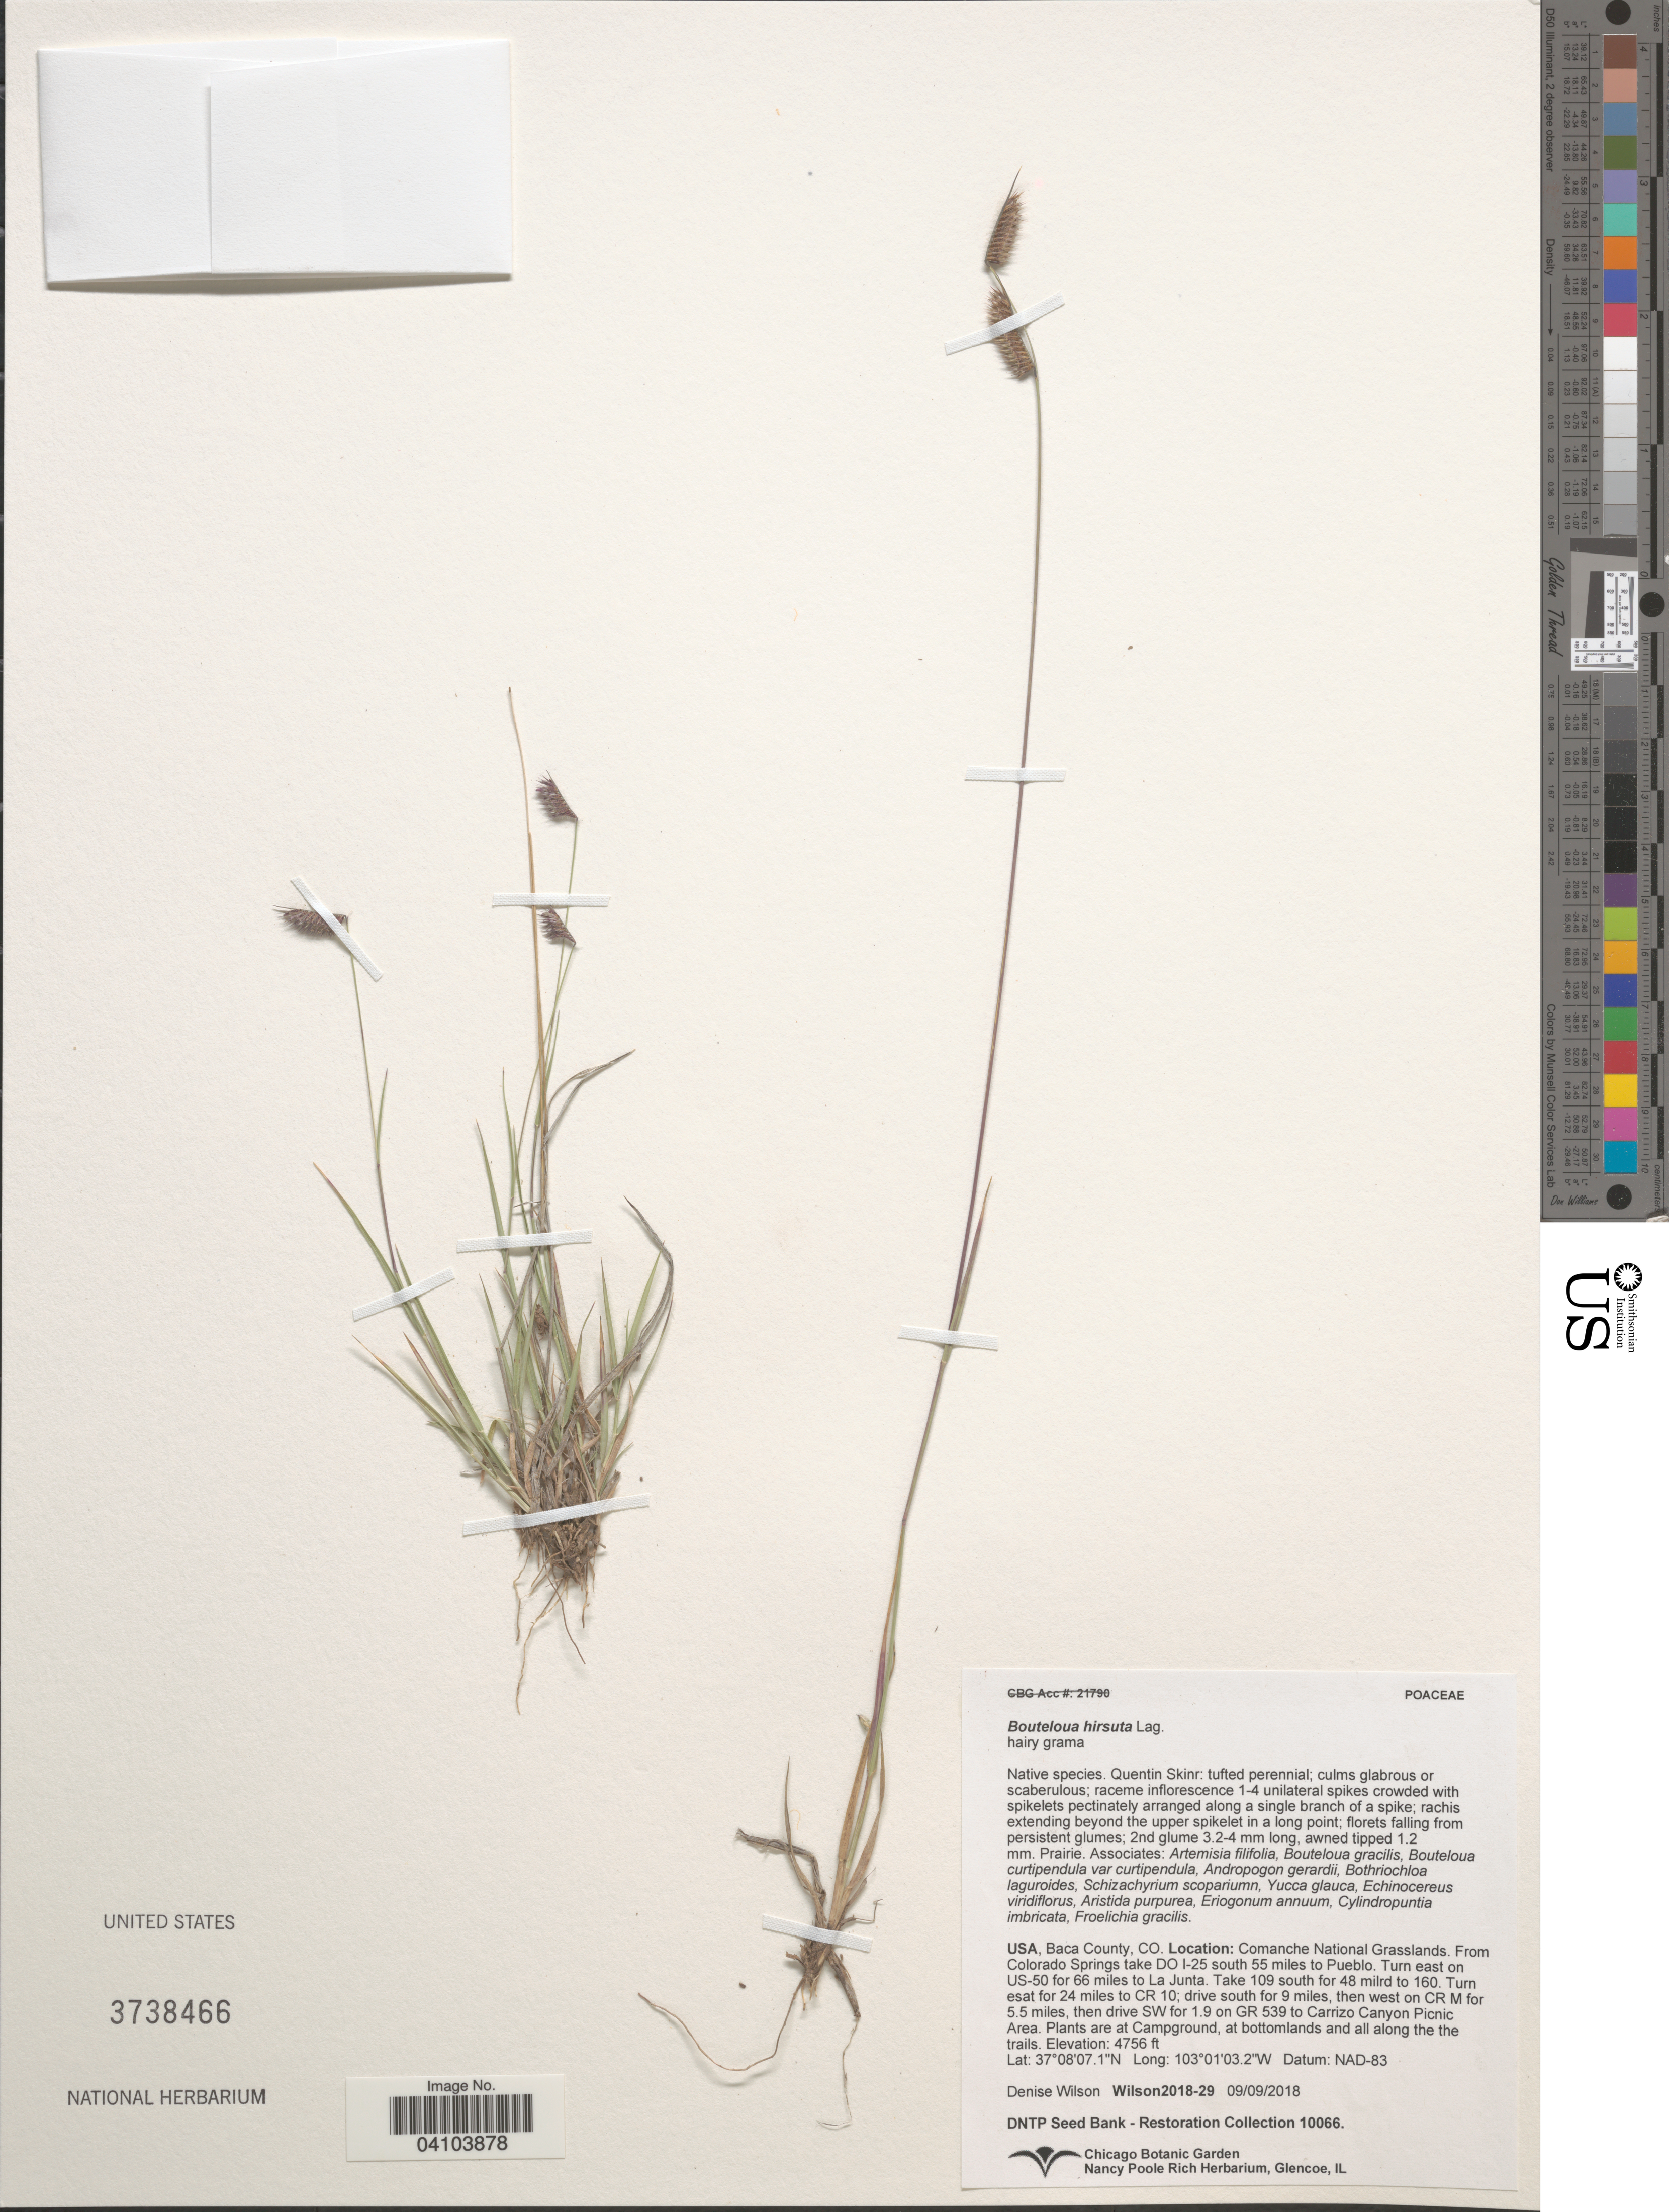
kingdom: Plantae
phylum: Tracheophyta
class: Liliopsida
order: Poales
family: Poaceae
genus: Bouteloua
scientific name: Bouteloua hirsuta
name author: Lag.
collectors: D. Wilson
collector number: Wilson2018-29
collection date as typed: Transcribed d/m/y: 9/9/2018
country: United States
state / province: Colorado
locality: Baca County. Comanche National Grasslands. From Colorado Springs take DO I-25 south 55 miles to Pueblo. Turn east on US-50 for 66 miles to La Junta. Take 109 south for 48 milrd to 160. Turn esat for 24 miles to CR 10; drive south for 9 miles, then west on CR M for 5.5 miles, then drive SW for 1.9 on GR 539 to Carrizo Canyon Picnic Area. Plants are at Campground, at bottomlands and all along the the trails. Datum: NAD-83.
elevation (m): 1450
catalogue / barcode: US 3738466